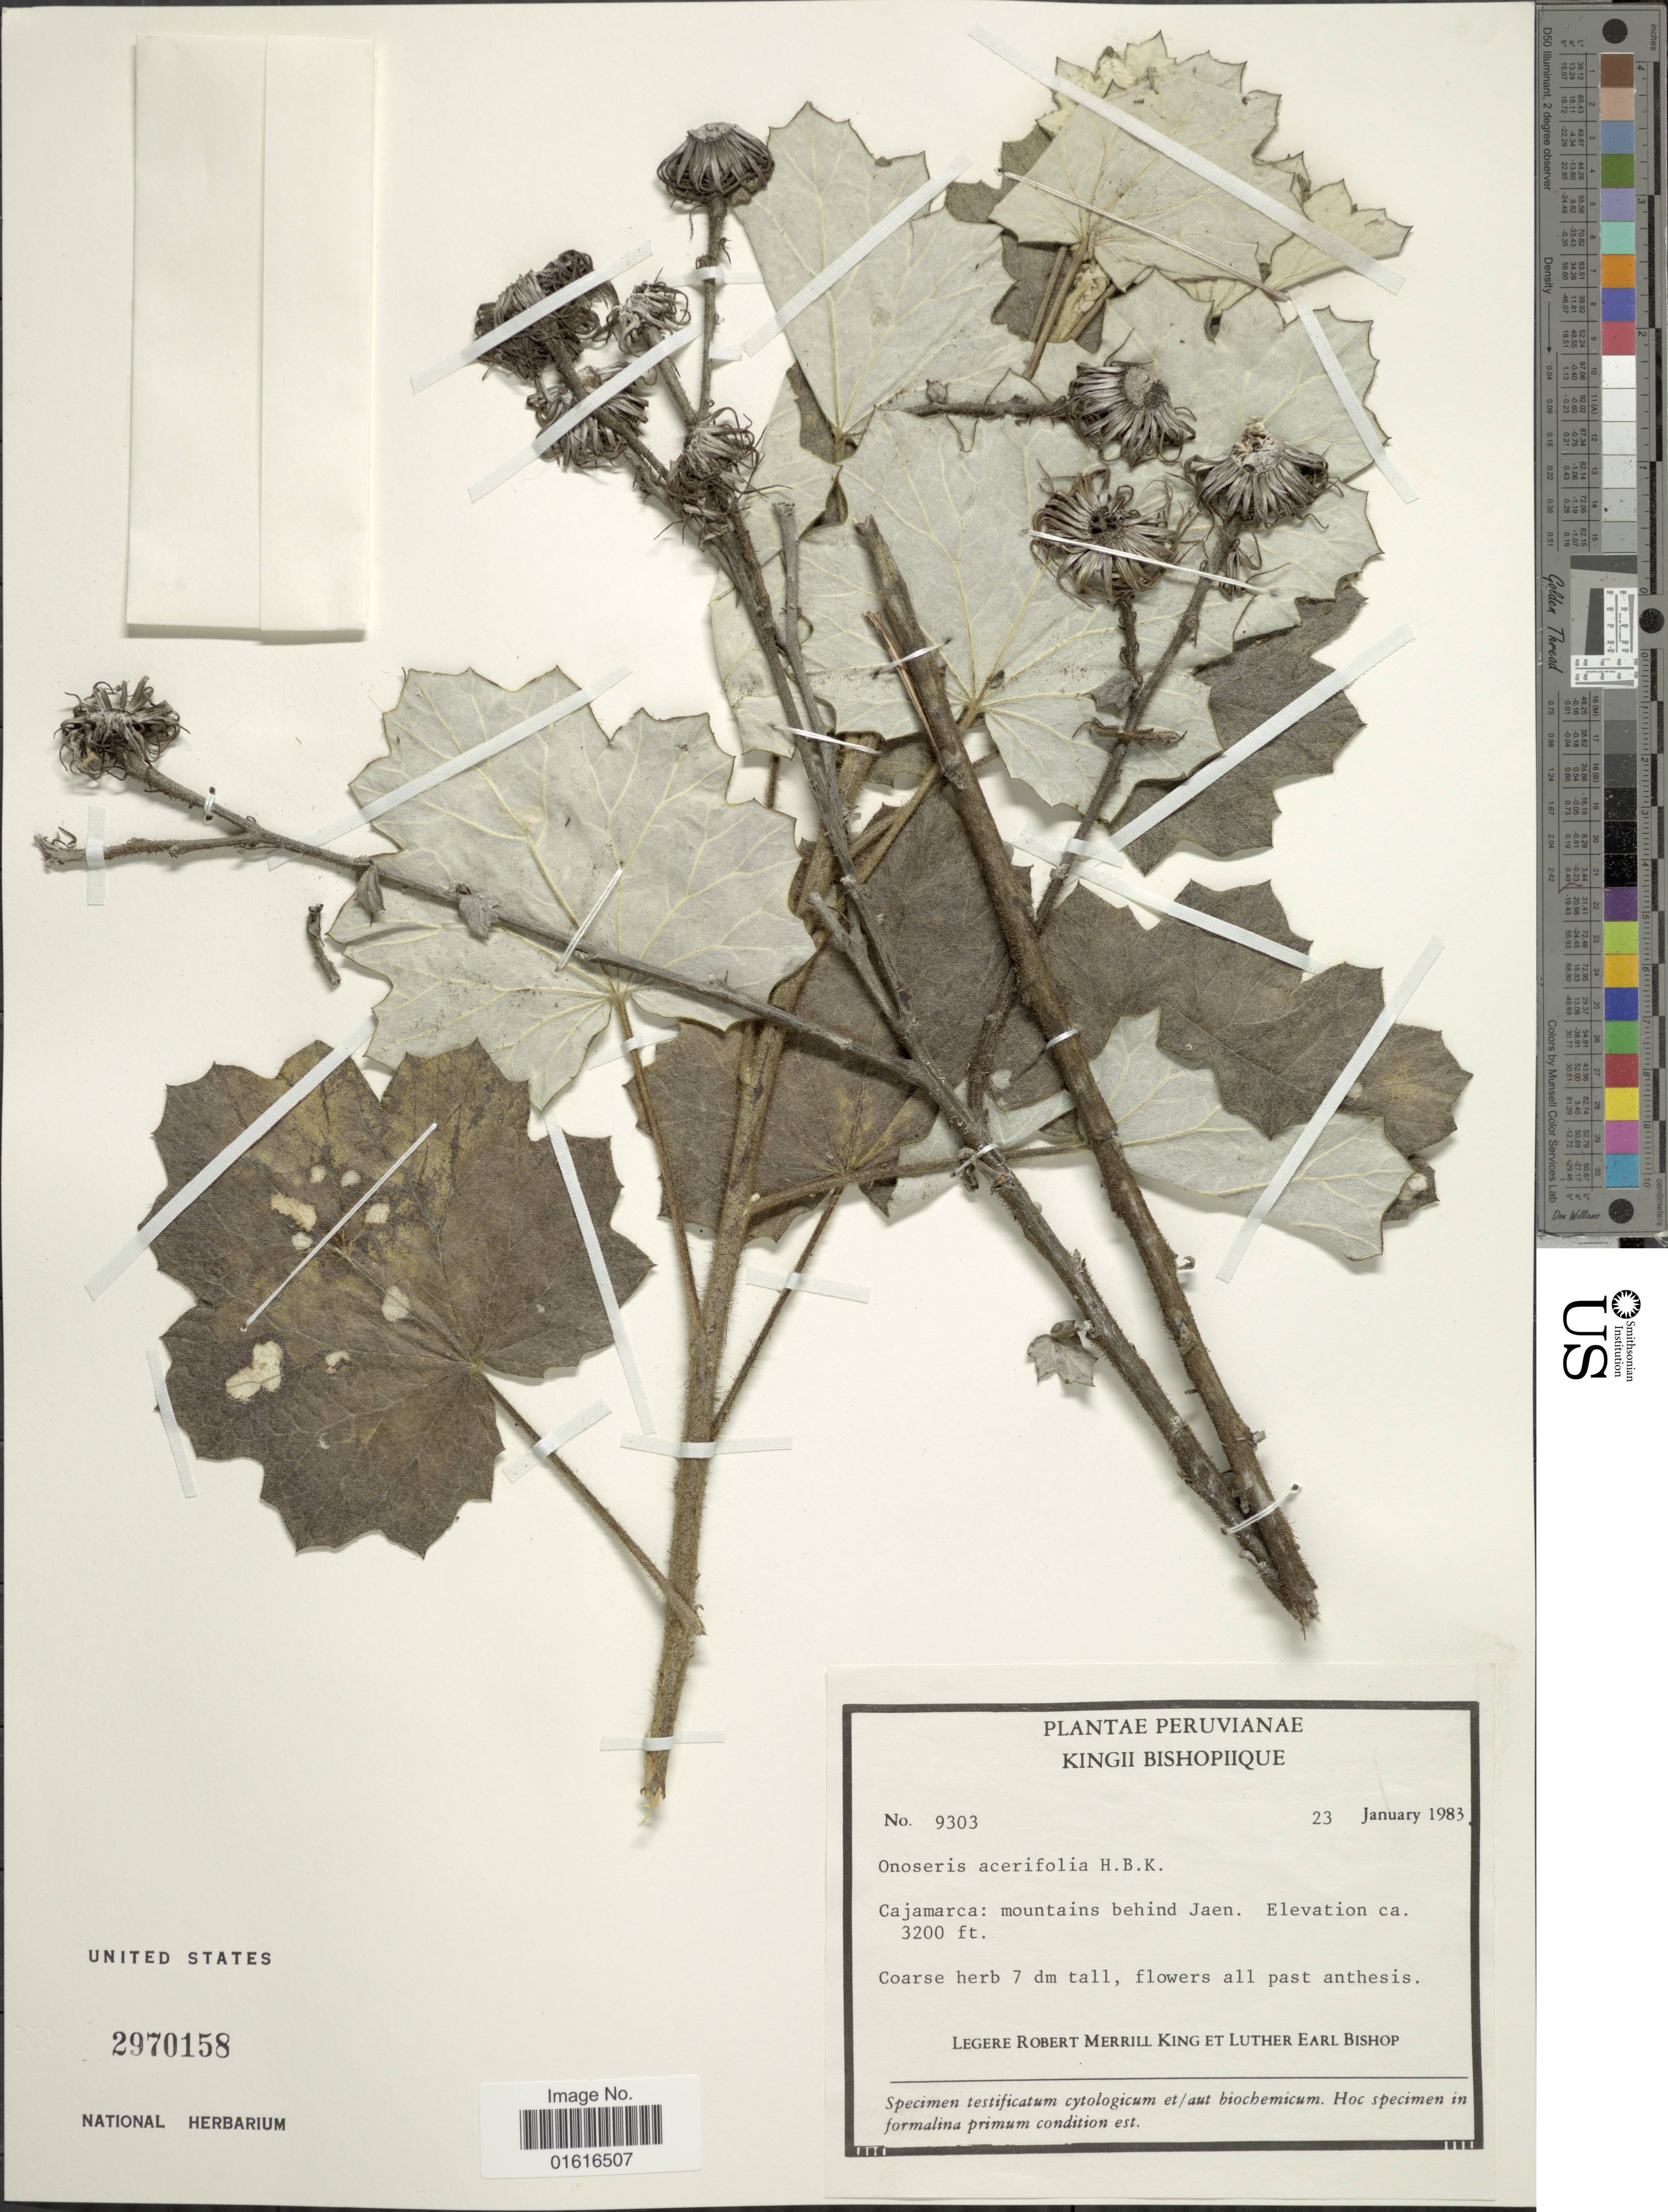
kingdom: Plantae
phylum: Tracheophyta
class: Magnoliopsida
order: Asterales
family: Asteraceae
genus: Onoseris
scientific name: Onoseris acerifolia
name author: Kunth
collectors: R. M. King & L. E. Bishop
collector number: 9303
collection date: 1983-01-23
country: Peru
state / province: Cajamarca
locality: Mountains behind Jaen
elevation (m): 975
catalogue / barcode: US 2970158